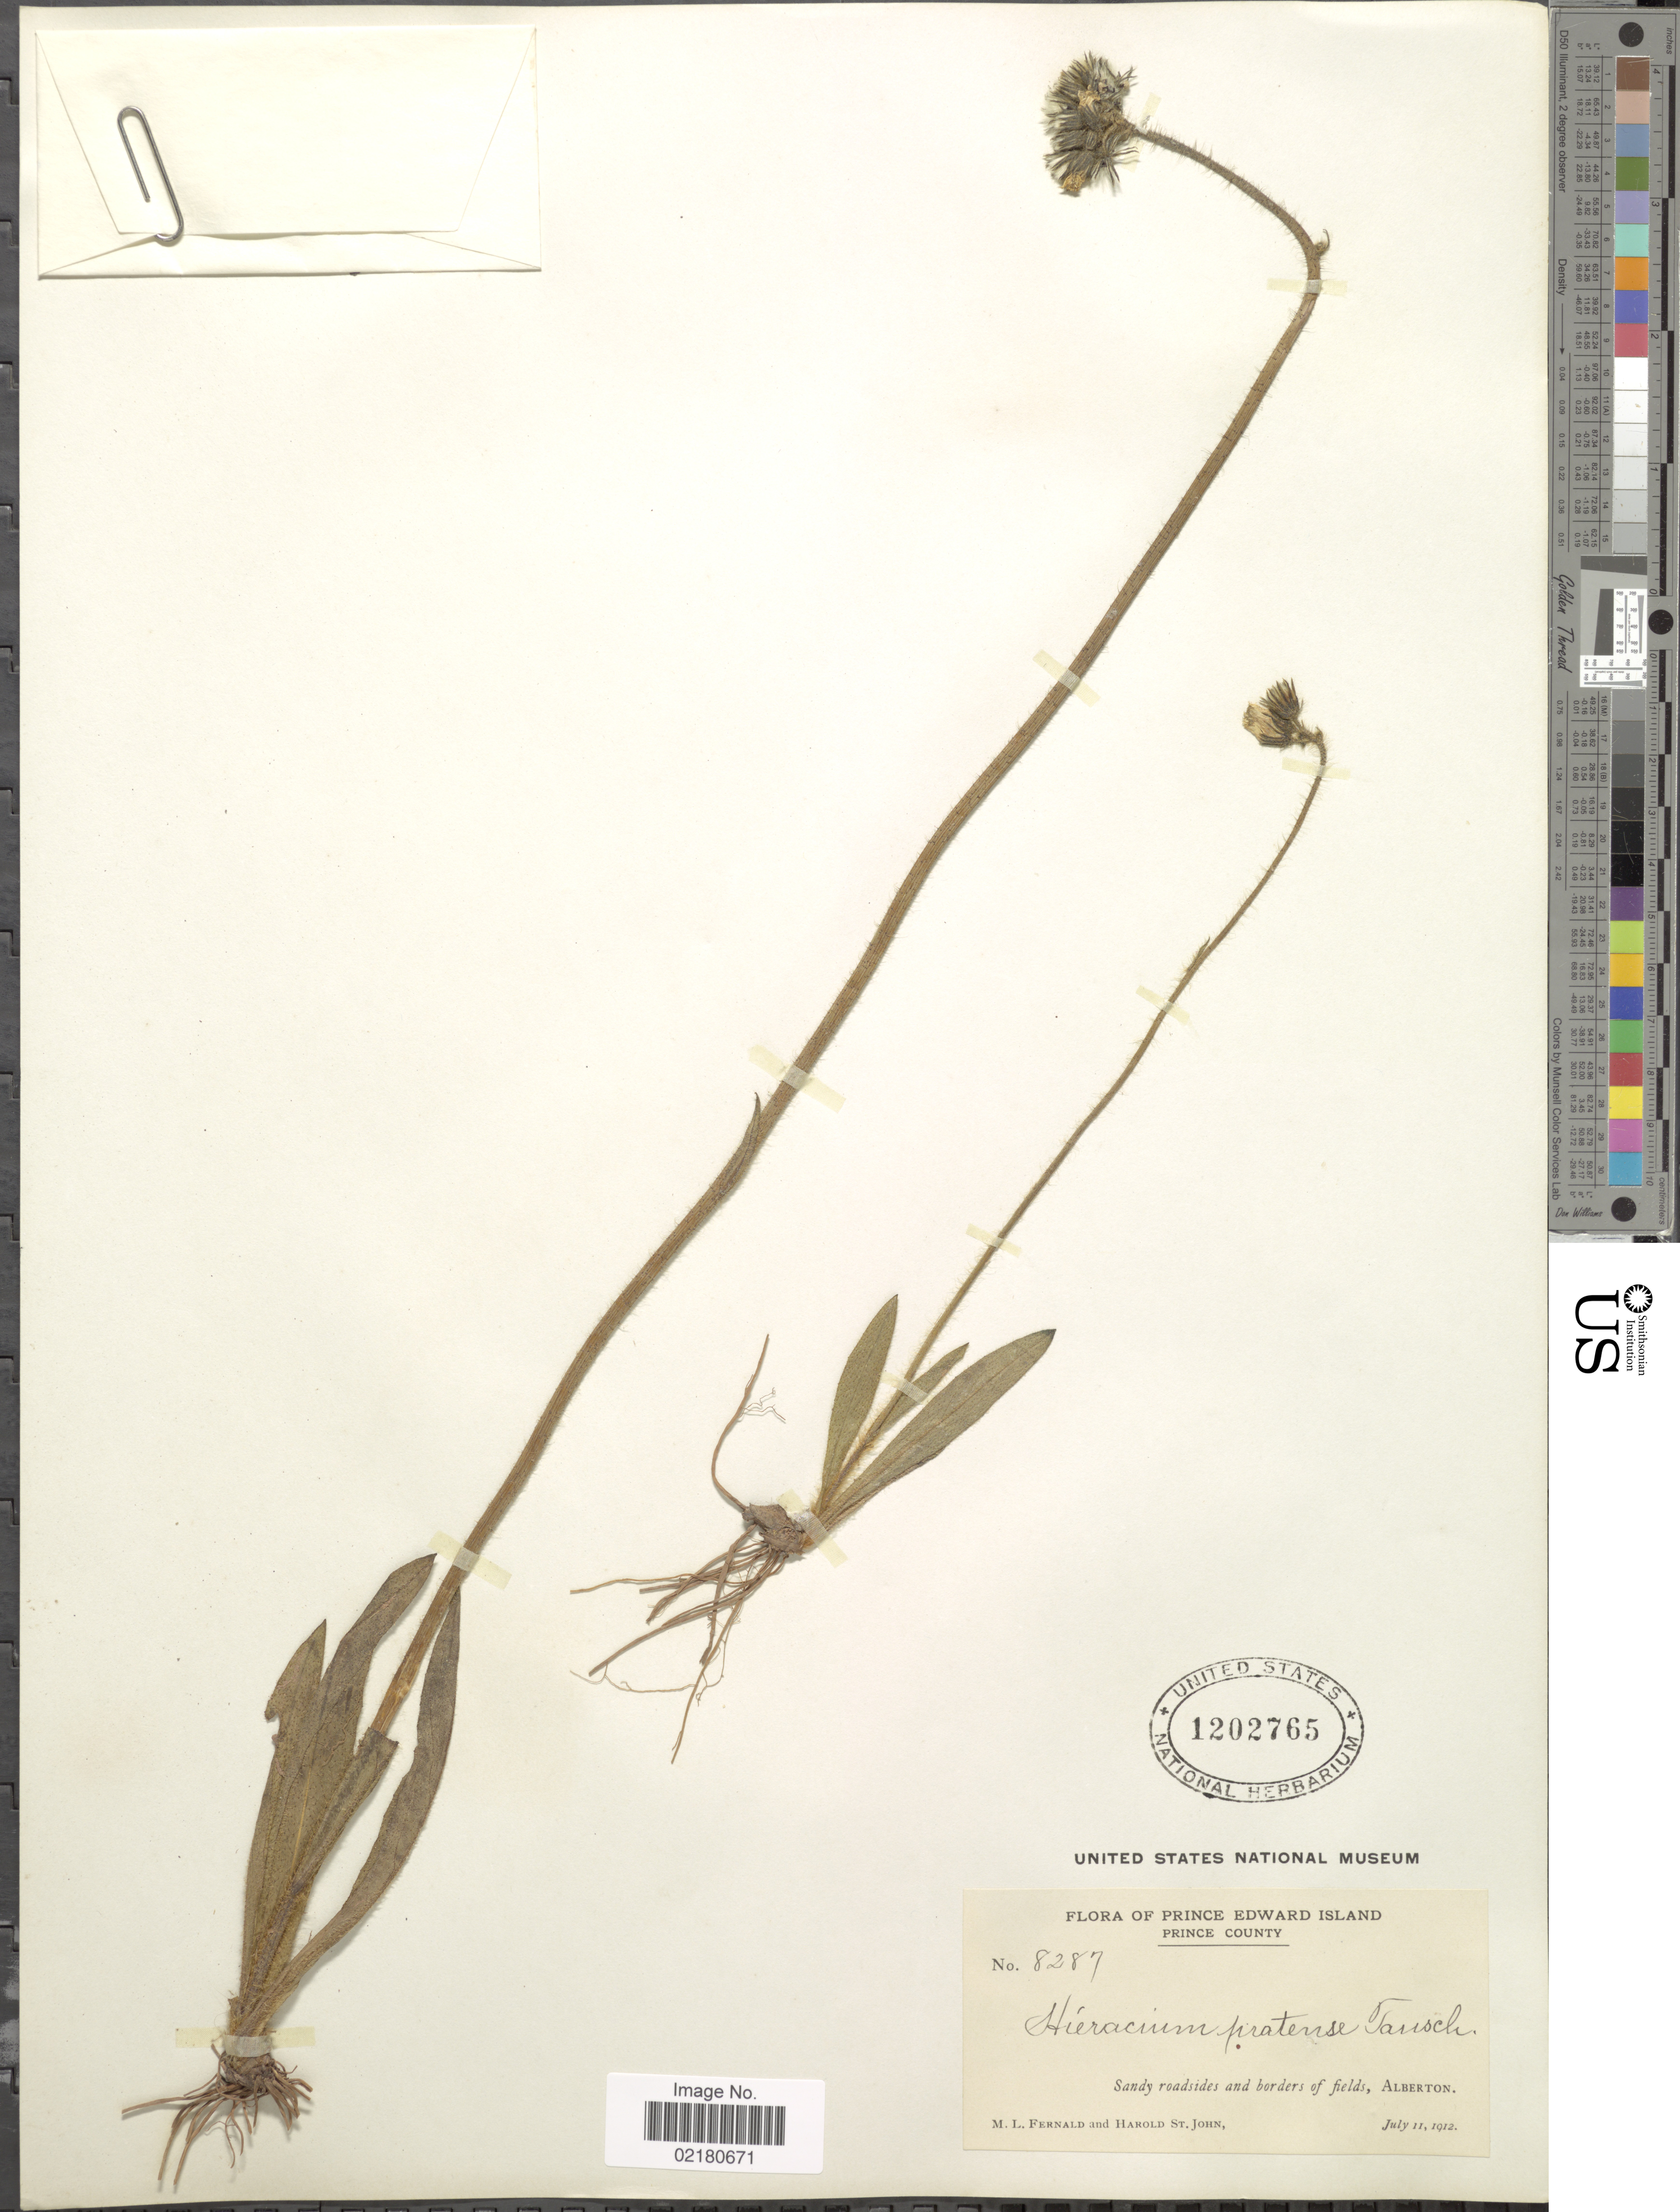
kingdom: Plantae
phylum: Tracheophyta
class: Magnoliopsida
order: Asterales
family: Asteraceae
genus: Pilosella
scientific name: Pilosella caespitosa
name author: (Dumort.) P. D. Sell & C. West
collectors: M. L. Fernald & H. St. John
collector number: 8287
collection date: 1912-07-11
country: Canada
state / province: Prince Edward Island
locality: Prince Edward Island, Prince County, Sandy roadside and borders of fields, Alberton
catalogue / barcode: US 1202765